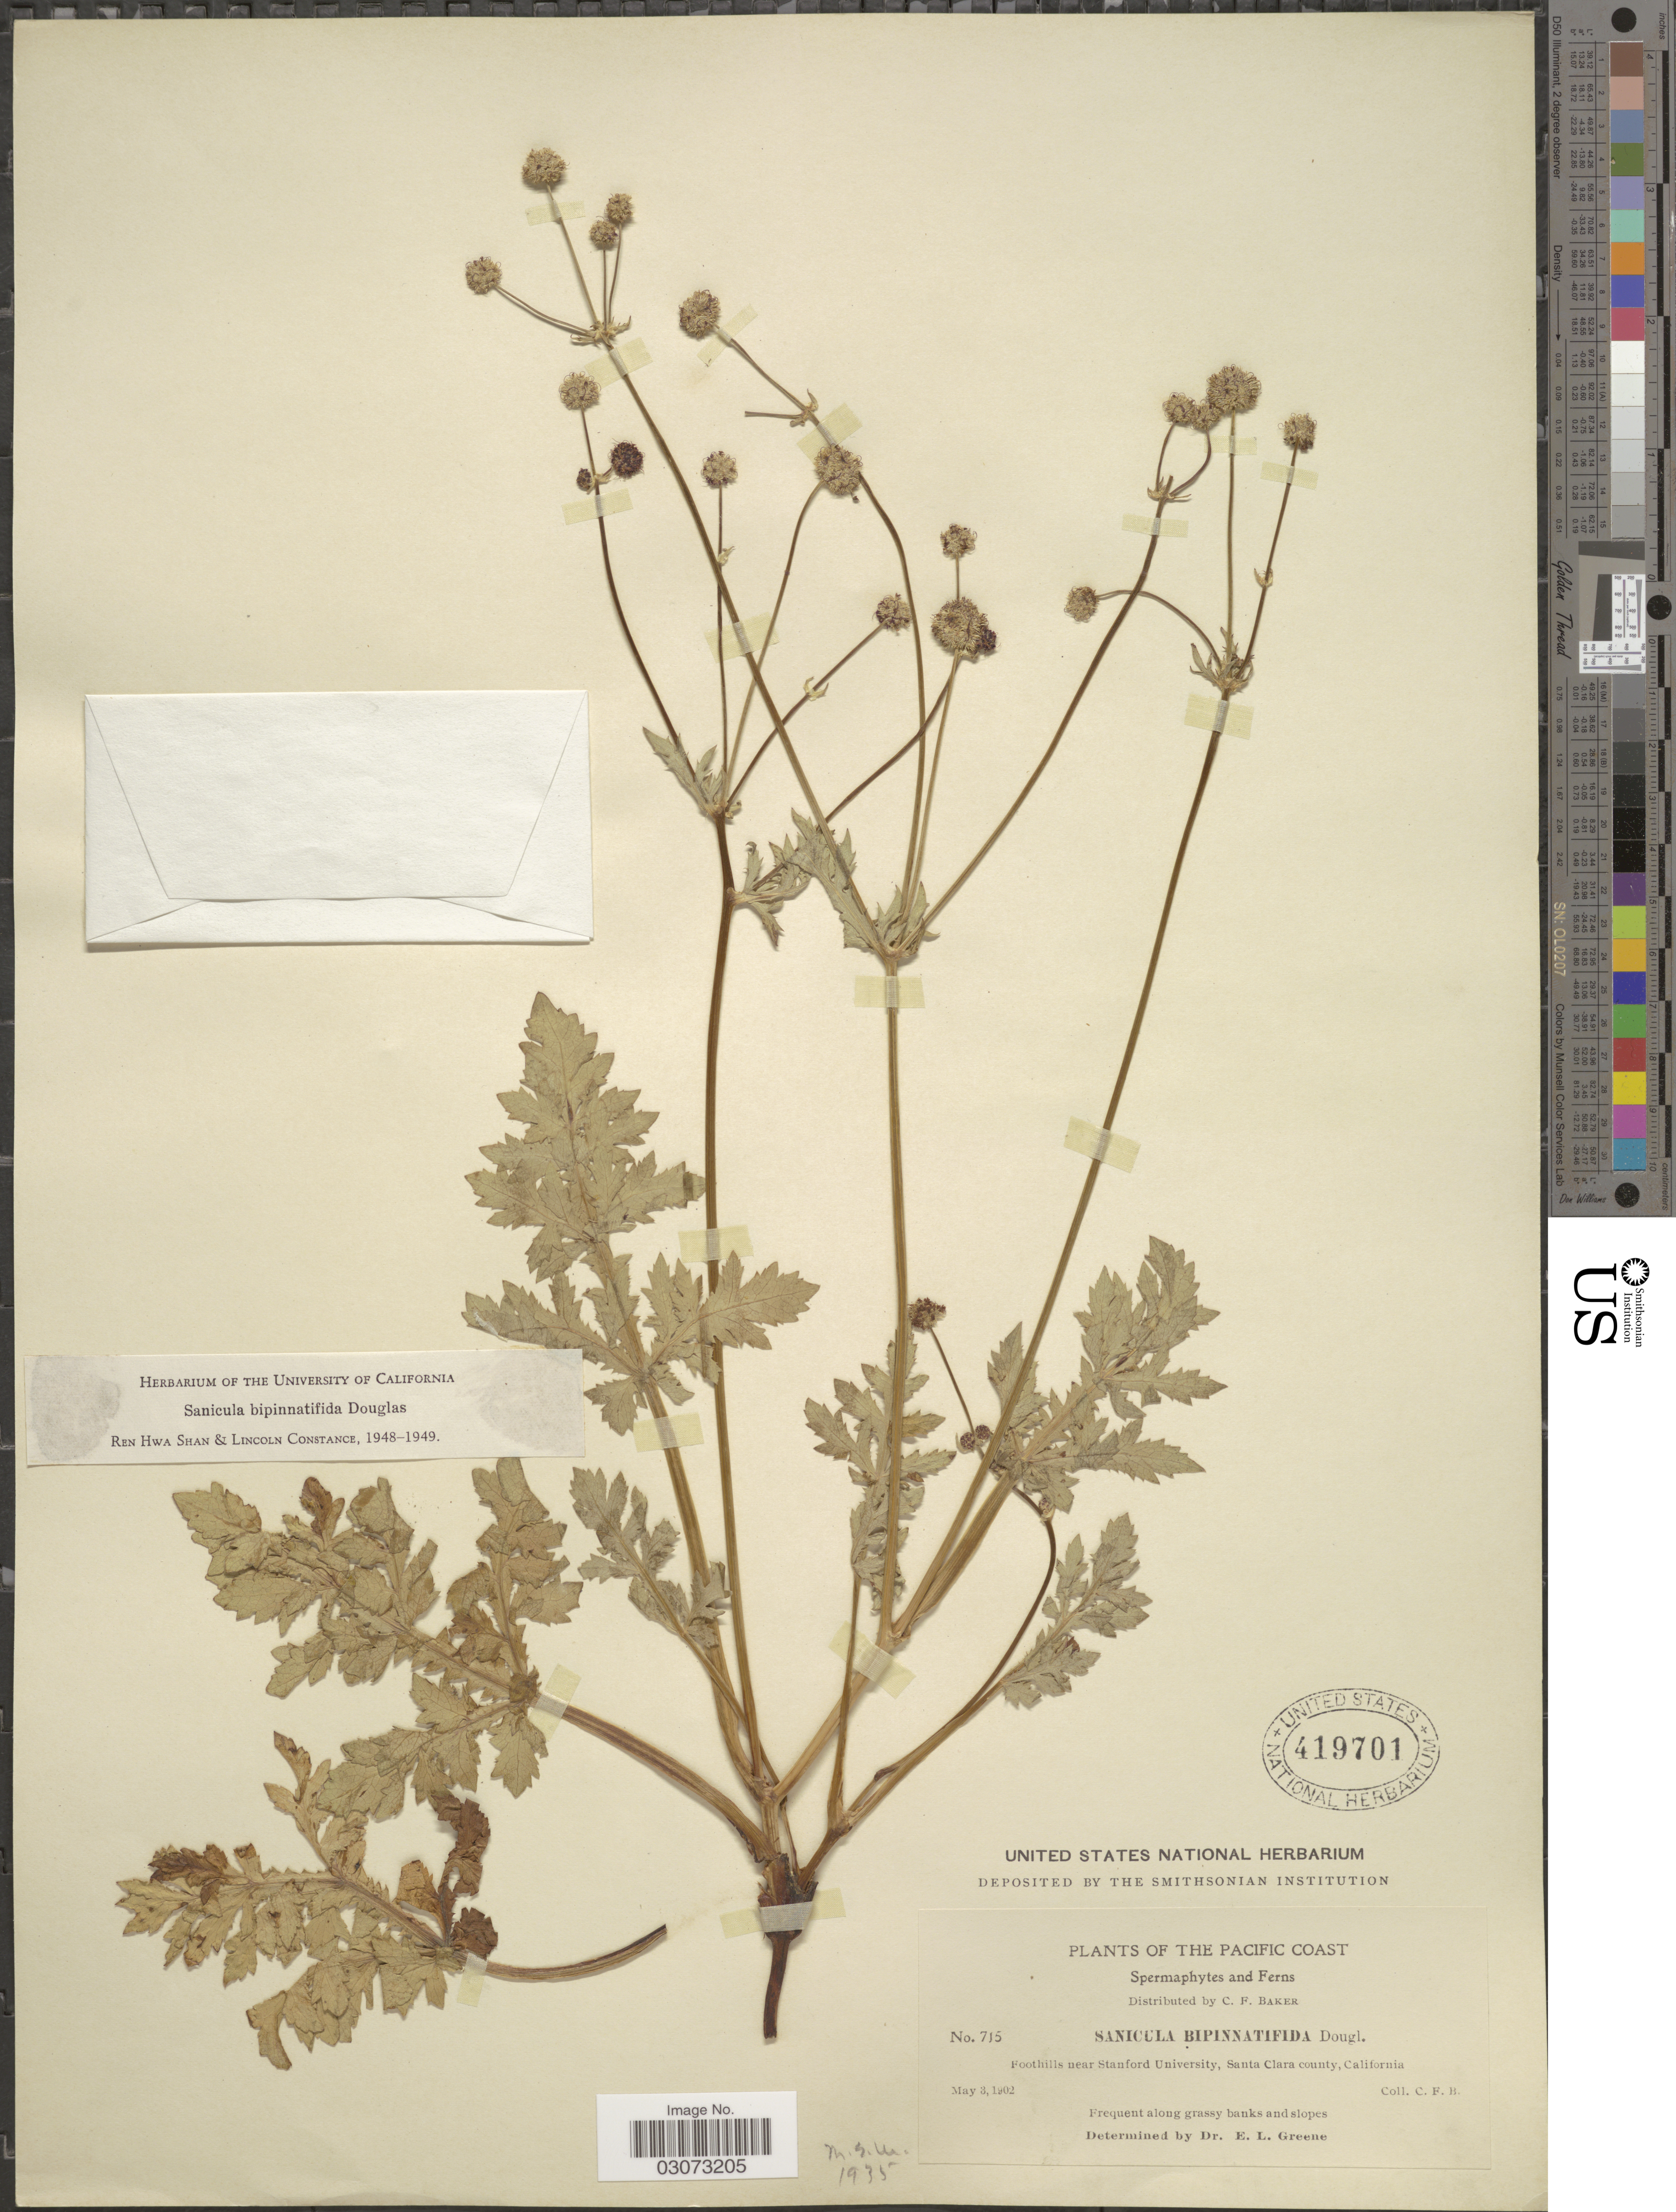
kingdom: Plantae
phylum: Tracheophyta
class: Magnoliopsida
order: Apiales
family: Apiaceae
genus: Sanicula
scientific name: Sanicula bipinnatifida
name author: Douglas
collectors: C. F. Baker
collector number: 715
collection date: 1902-05-03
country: United States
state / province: California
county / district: Santa Clara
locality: Pacific Coast. Spermaphytes and Ferns. Foothills near Stanford University, Santa Clara county.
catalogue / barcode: US 419701